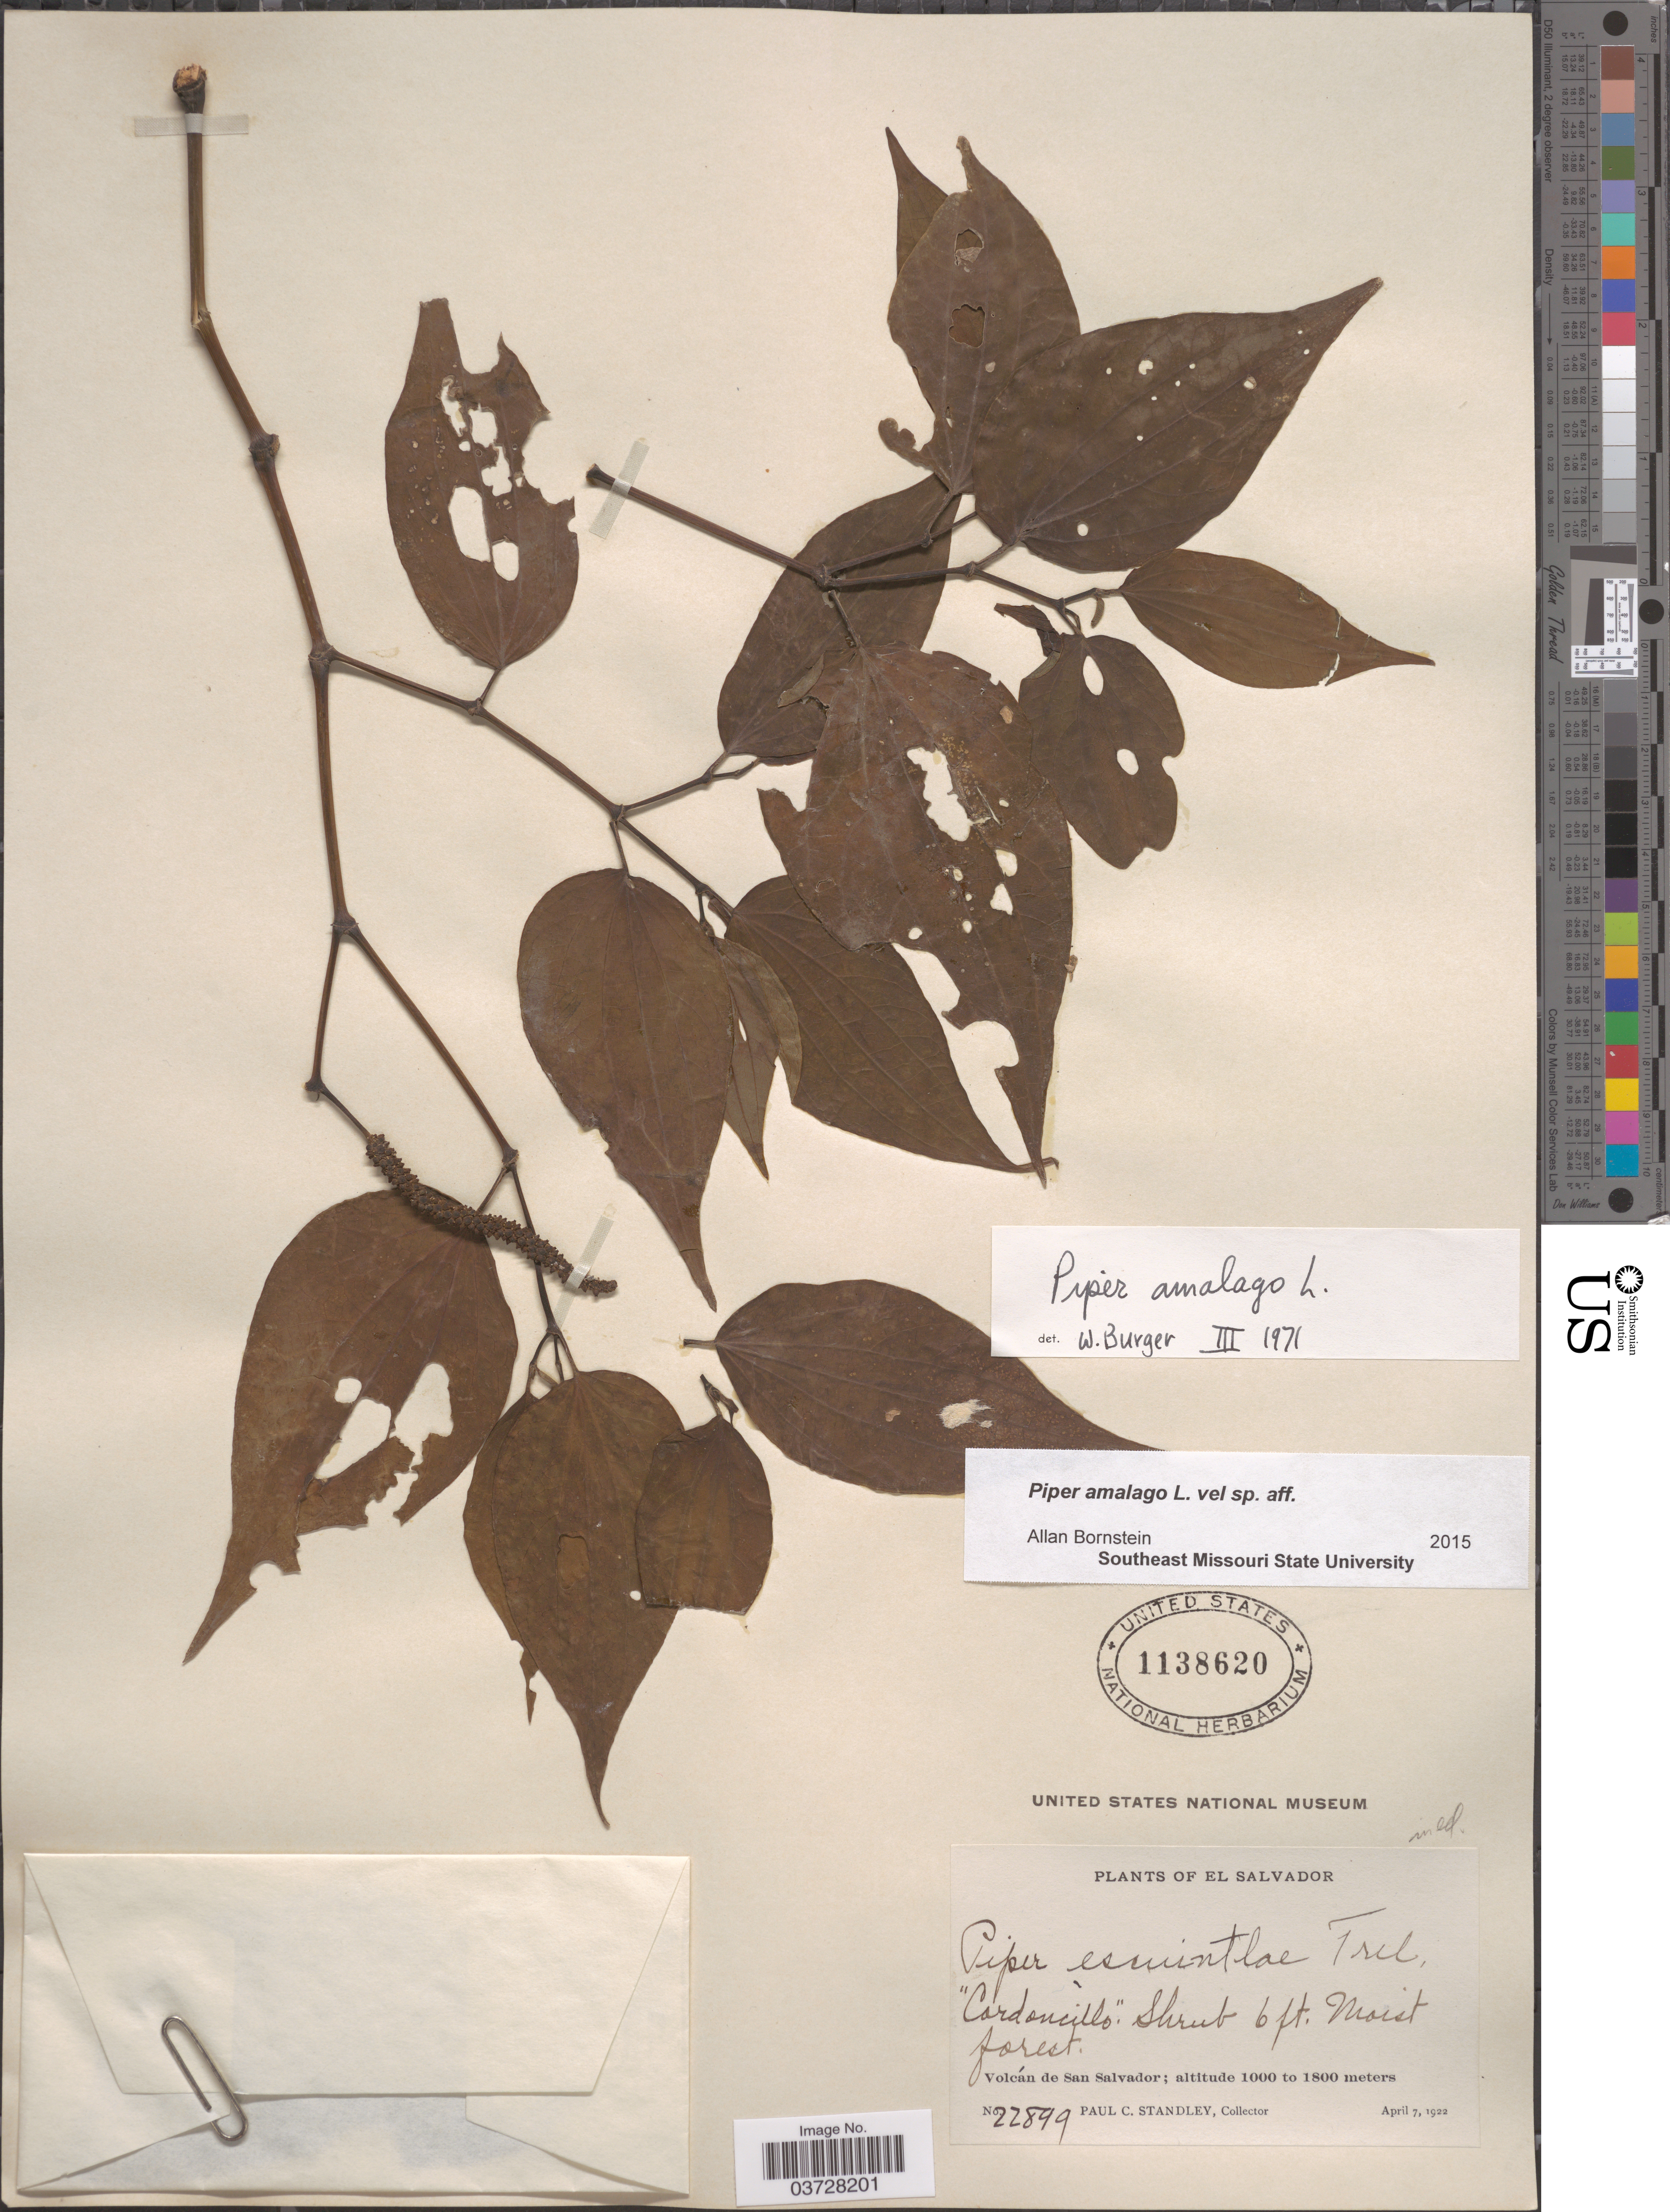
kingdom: Plantae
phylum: Tracheophyta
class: Magnoliopsida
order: Piperales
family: Piperaceae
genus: Piper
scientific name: Piper amalago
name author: L.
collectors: P. C. Standley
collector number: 22899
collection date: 1922-04-07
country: El Salvador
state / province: San Salvador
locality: Volcán de San Salvador.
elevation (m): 1000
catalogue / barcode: US 1138620